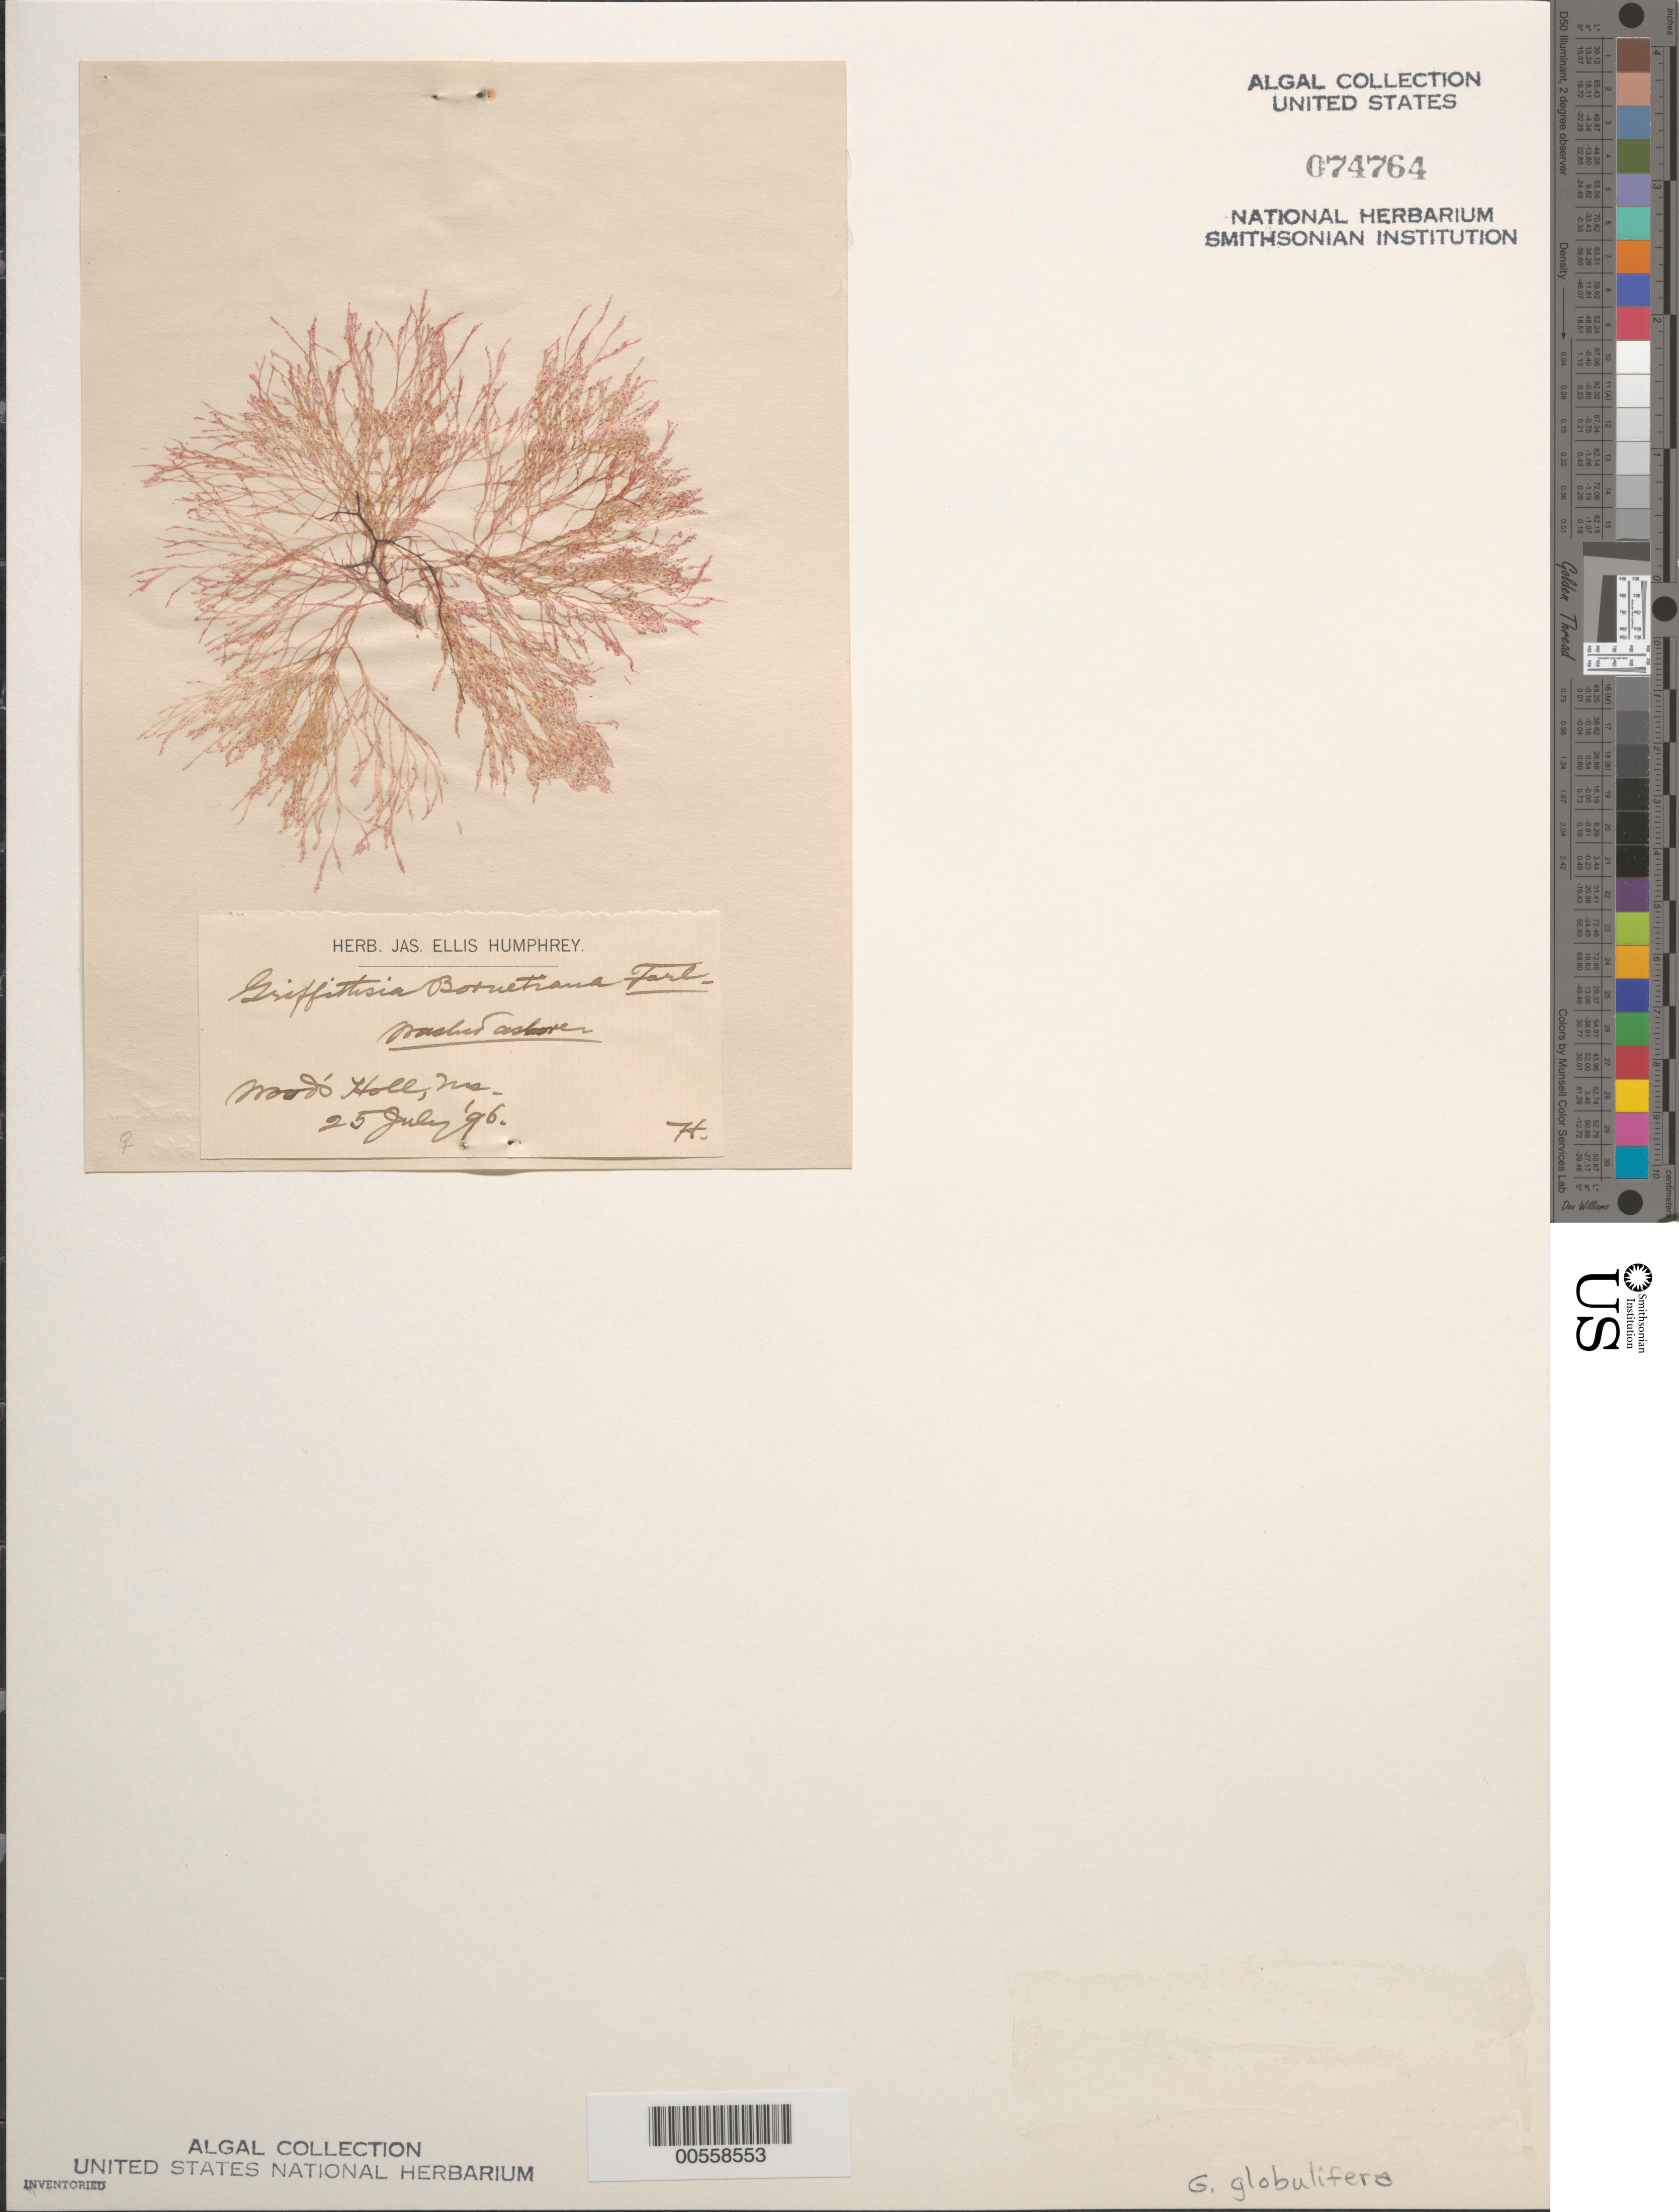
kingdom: Plantae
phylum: Rhodophyta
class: Florideophyceae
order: Ceramiales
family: Wrangeliaceae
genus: Griffithsia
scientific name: Griffithsia globulifera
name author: Harv. ex Kütz.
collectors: J. Humphrey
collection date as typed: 25 Jul 1896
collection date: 1896-07-25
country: United States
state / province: Massachusetts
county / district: Barnstable County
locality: Woods Hole (Wood's Holl)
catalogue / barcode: US 74764